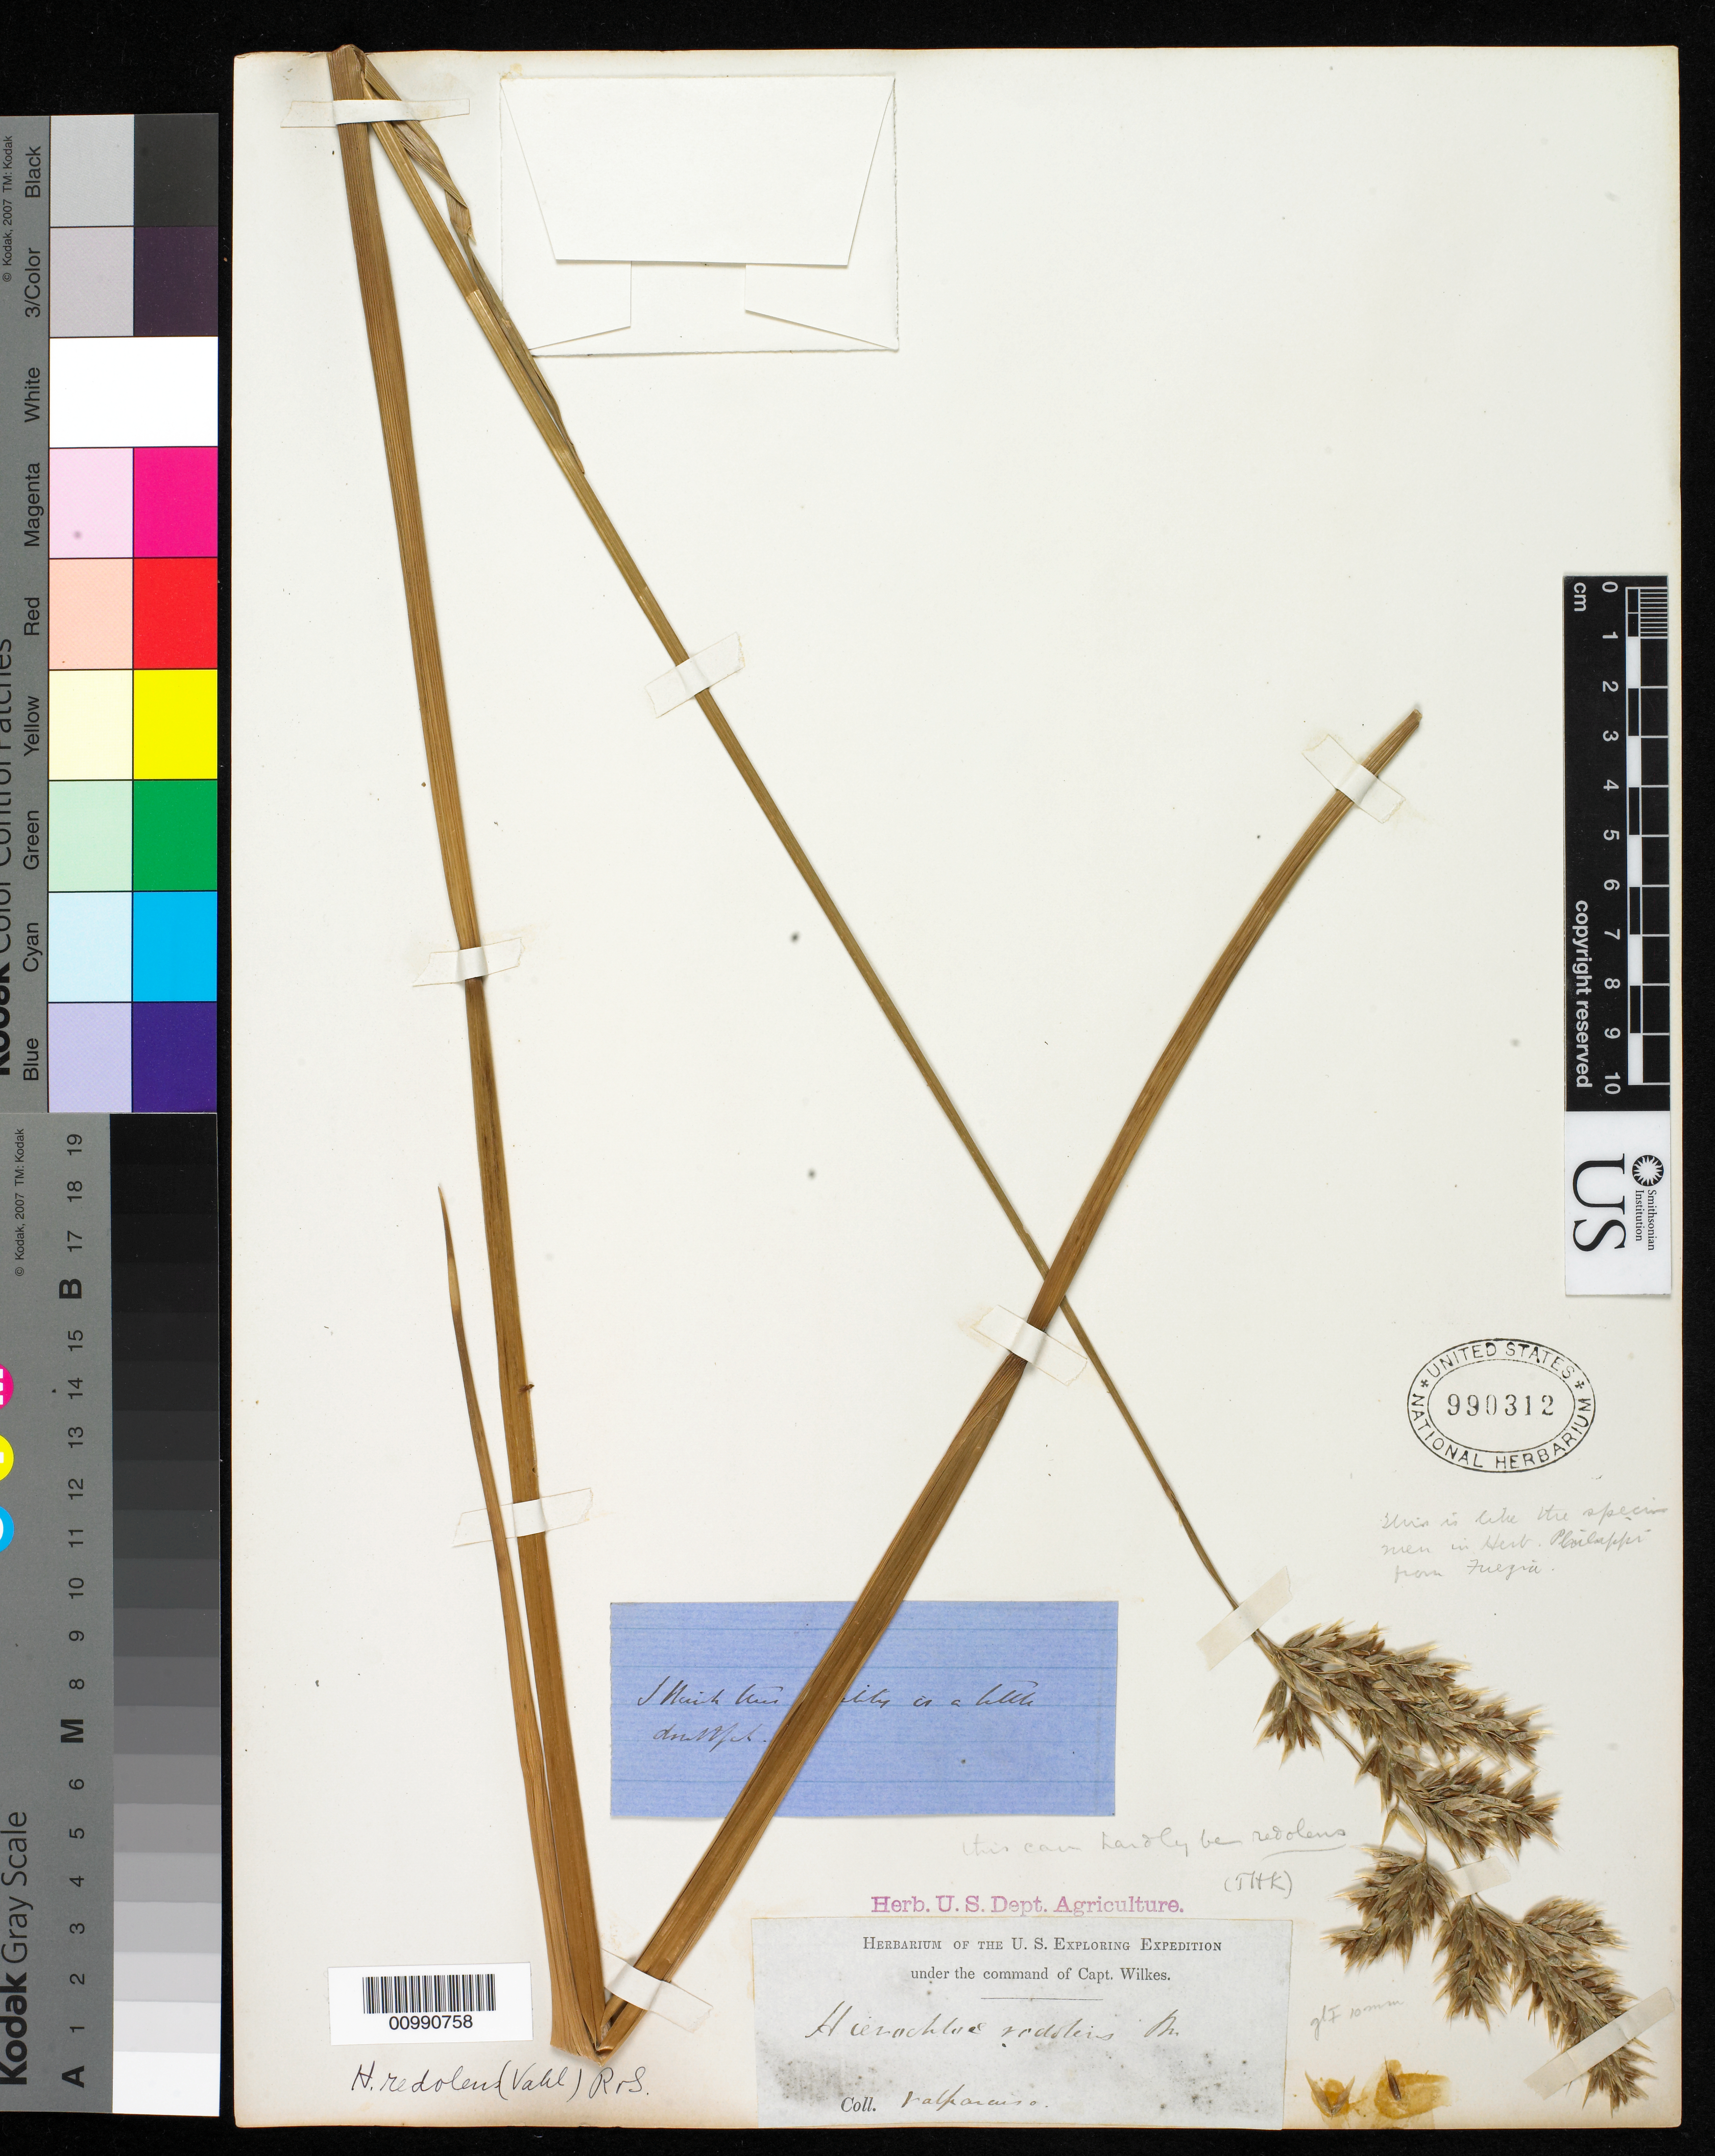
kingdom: Plantae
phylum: Tracheophyta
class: Liliopsida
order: Poales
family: Poaceae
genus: Anthoxanthum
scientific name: Anthoxanthum redolens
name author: (Vahl) P. Royen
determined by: Poaceae Reorganization Project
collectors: Wilkes Explor. Exped.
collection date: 1838/1842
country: Chile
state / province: Valparaíso (V)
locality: Valparaiso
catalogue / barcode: US 990312